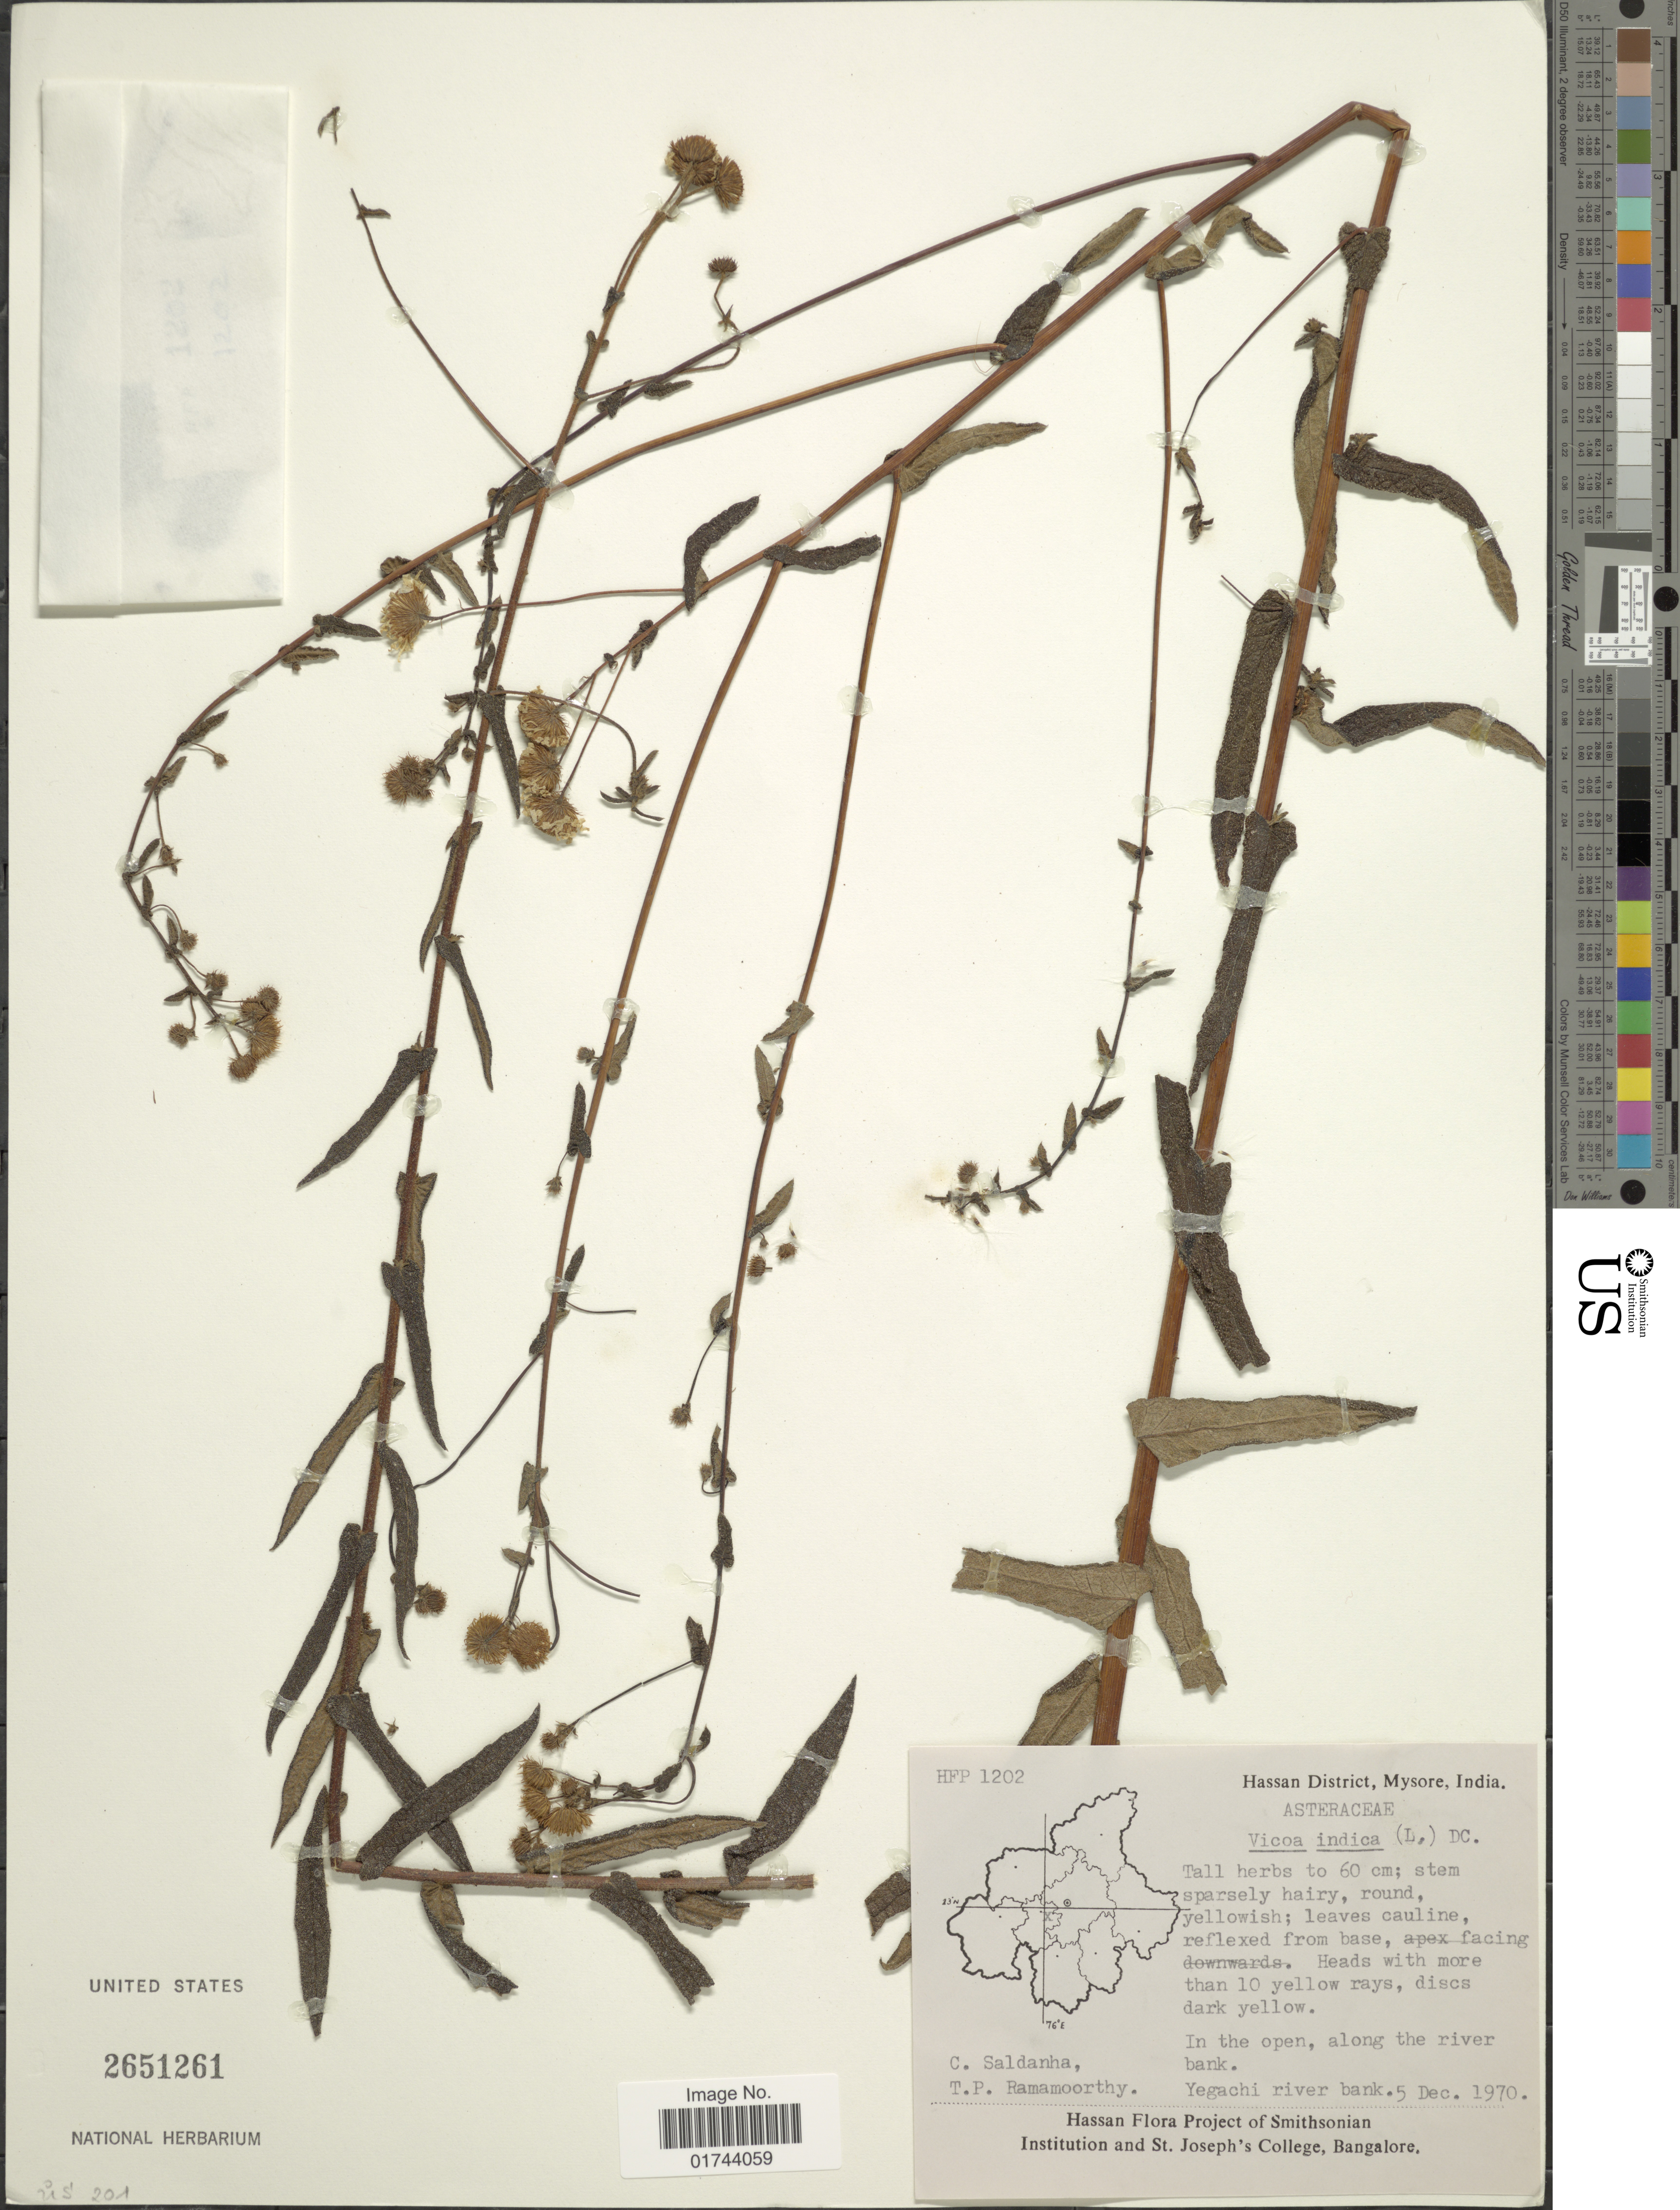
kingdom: Plantae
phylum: Tracheophyta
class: Magnoliopsida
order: Asterales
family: Asteraceae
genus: Inula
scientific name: Inula indica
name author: L.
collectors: C. Saldanha & T. P. Ramamoorthy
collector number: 1202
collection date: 1970-12-05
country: India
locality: Hassan District, Mysore, Yegachi river bank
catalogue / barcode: US 2651261